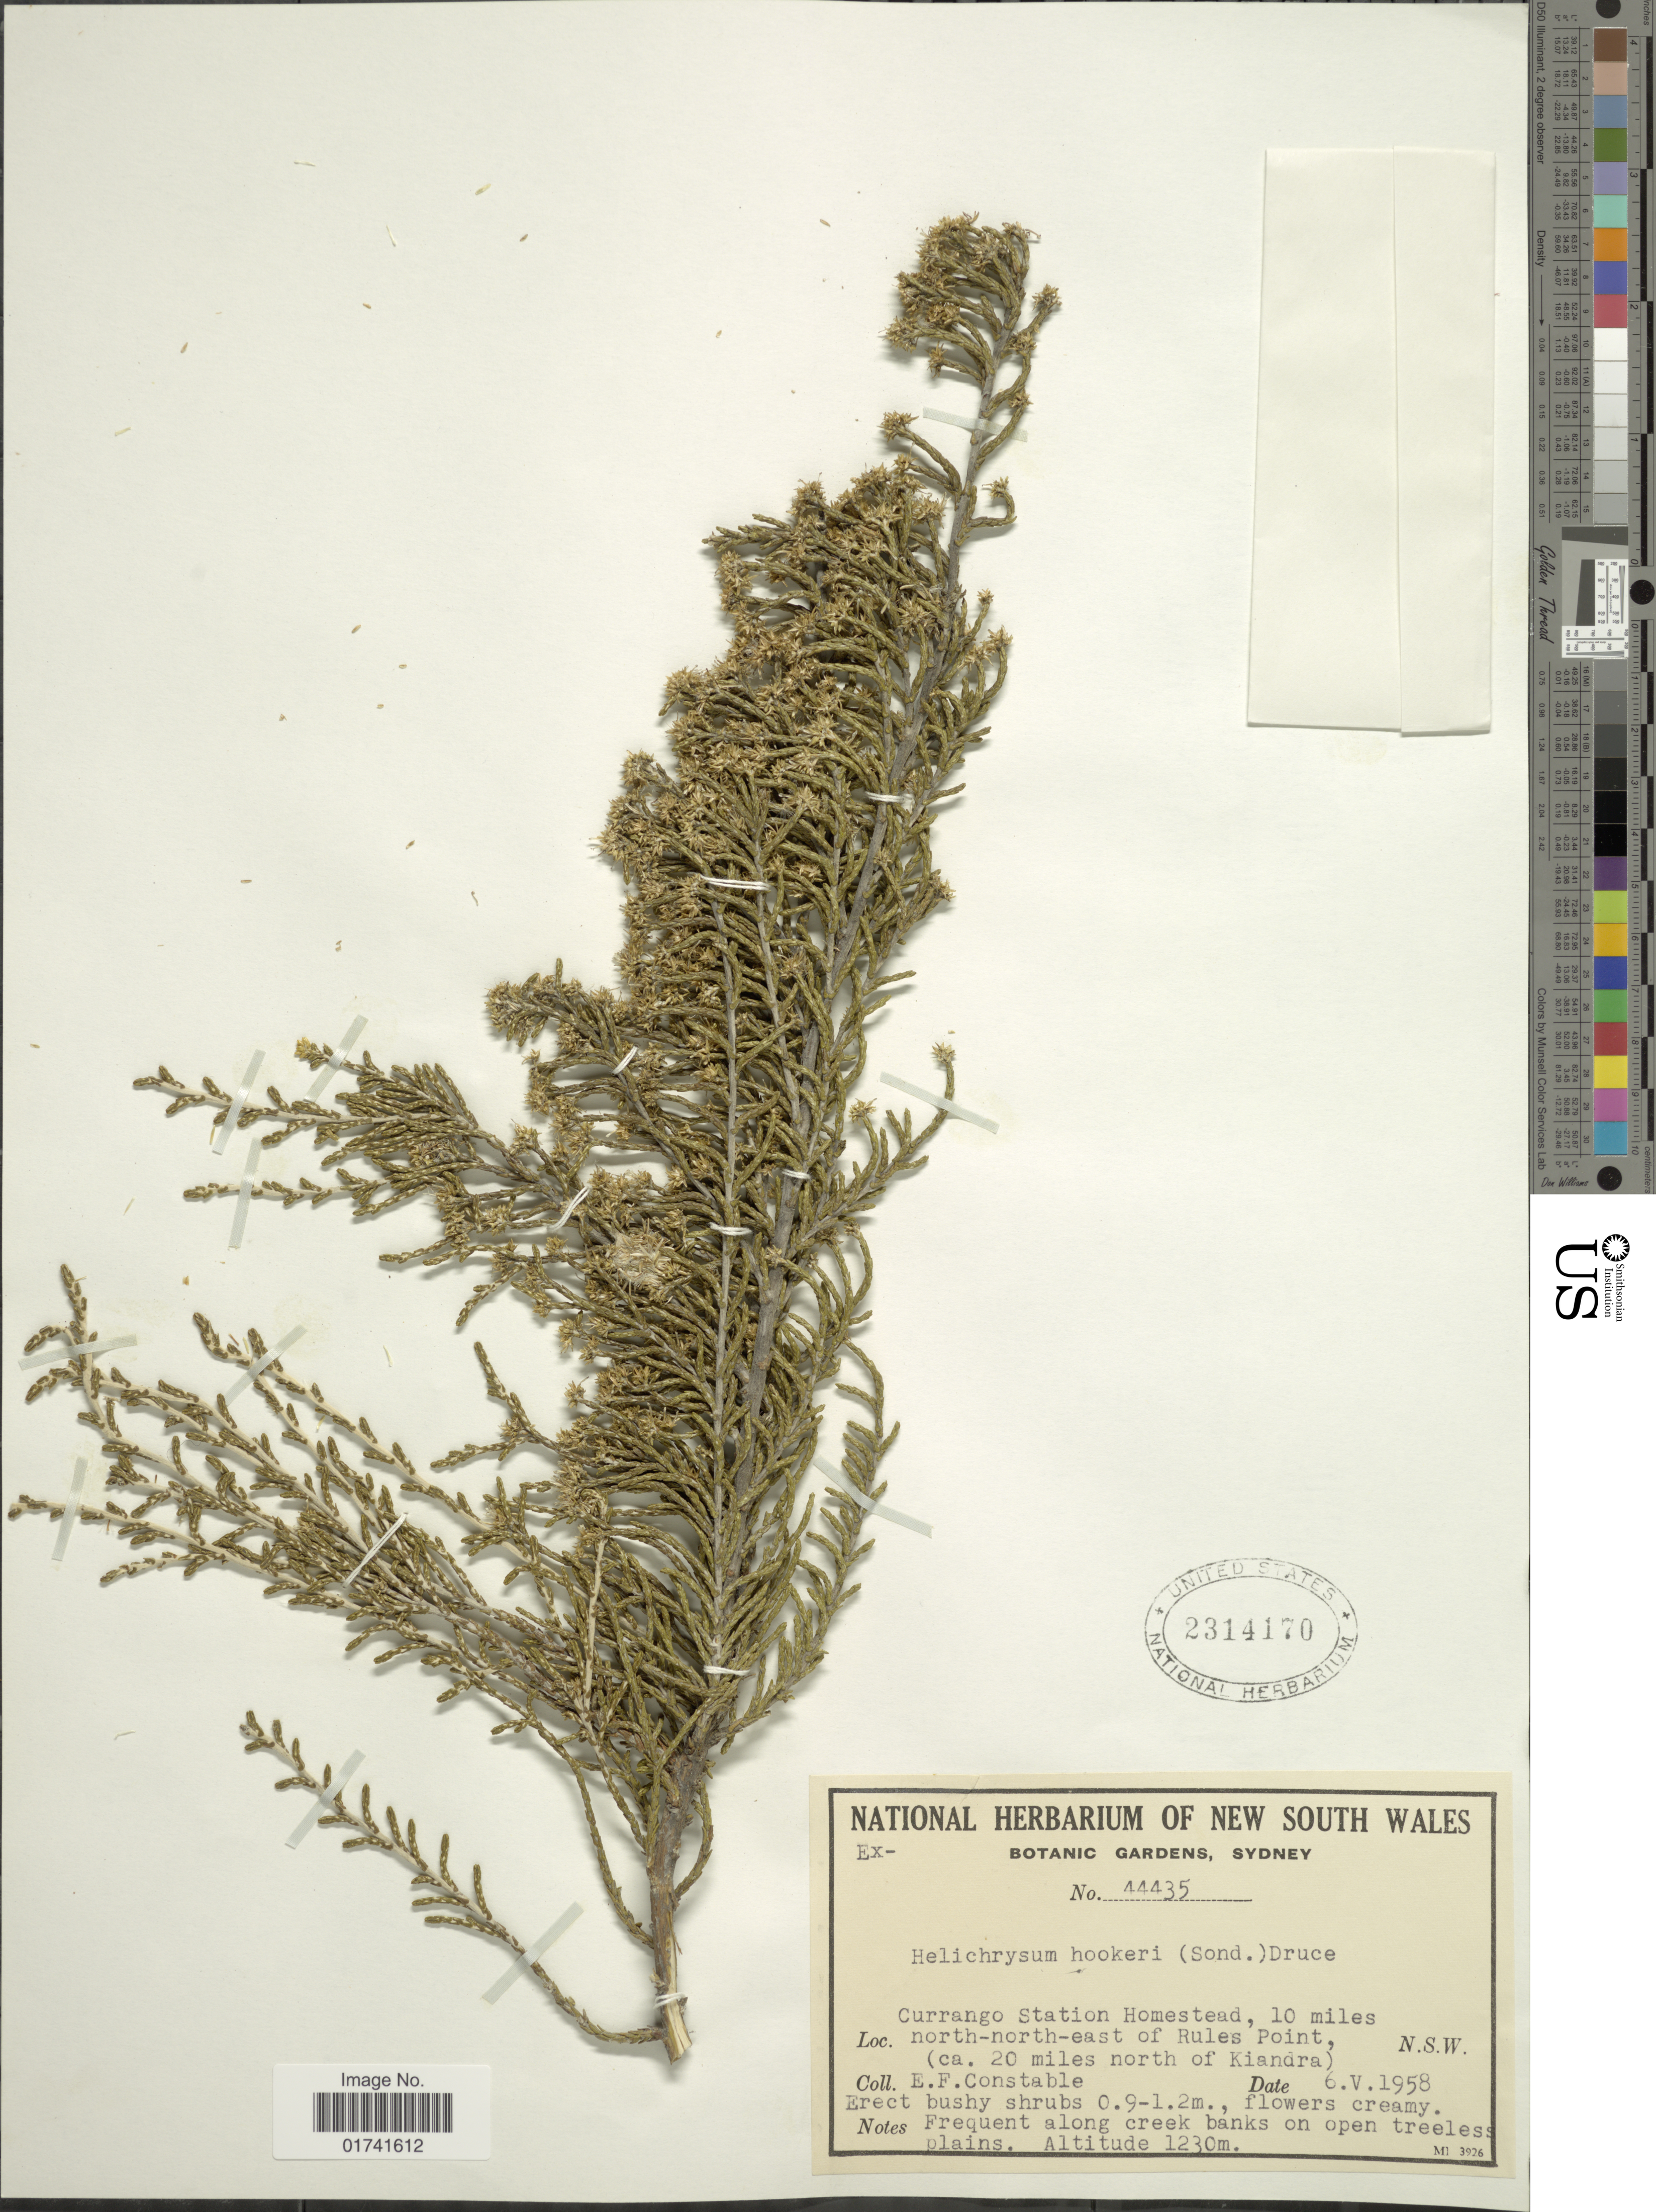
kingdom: Plantae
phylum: Tracheophyta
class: Magnoliopsida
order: Asterales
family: Asteraceae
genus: Ozothamnus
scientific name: Ozothamnus hookeri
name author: Sond.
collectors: E. F. Constable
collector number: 44435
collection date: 1958-05-06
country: Australia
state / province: New South Wales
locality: Currango Station Homestead, 10 miles north-north-east of Rules Point, (cas. 20 miles north of Kiandra).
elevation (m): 1230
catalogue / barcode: US 2314170